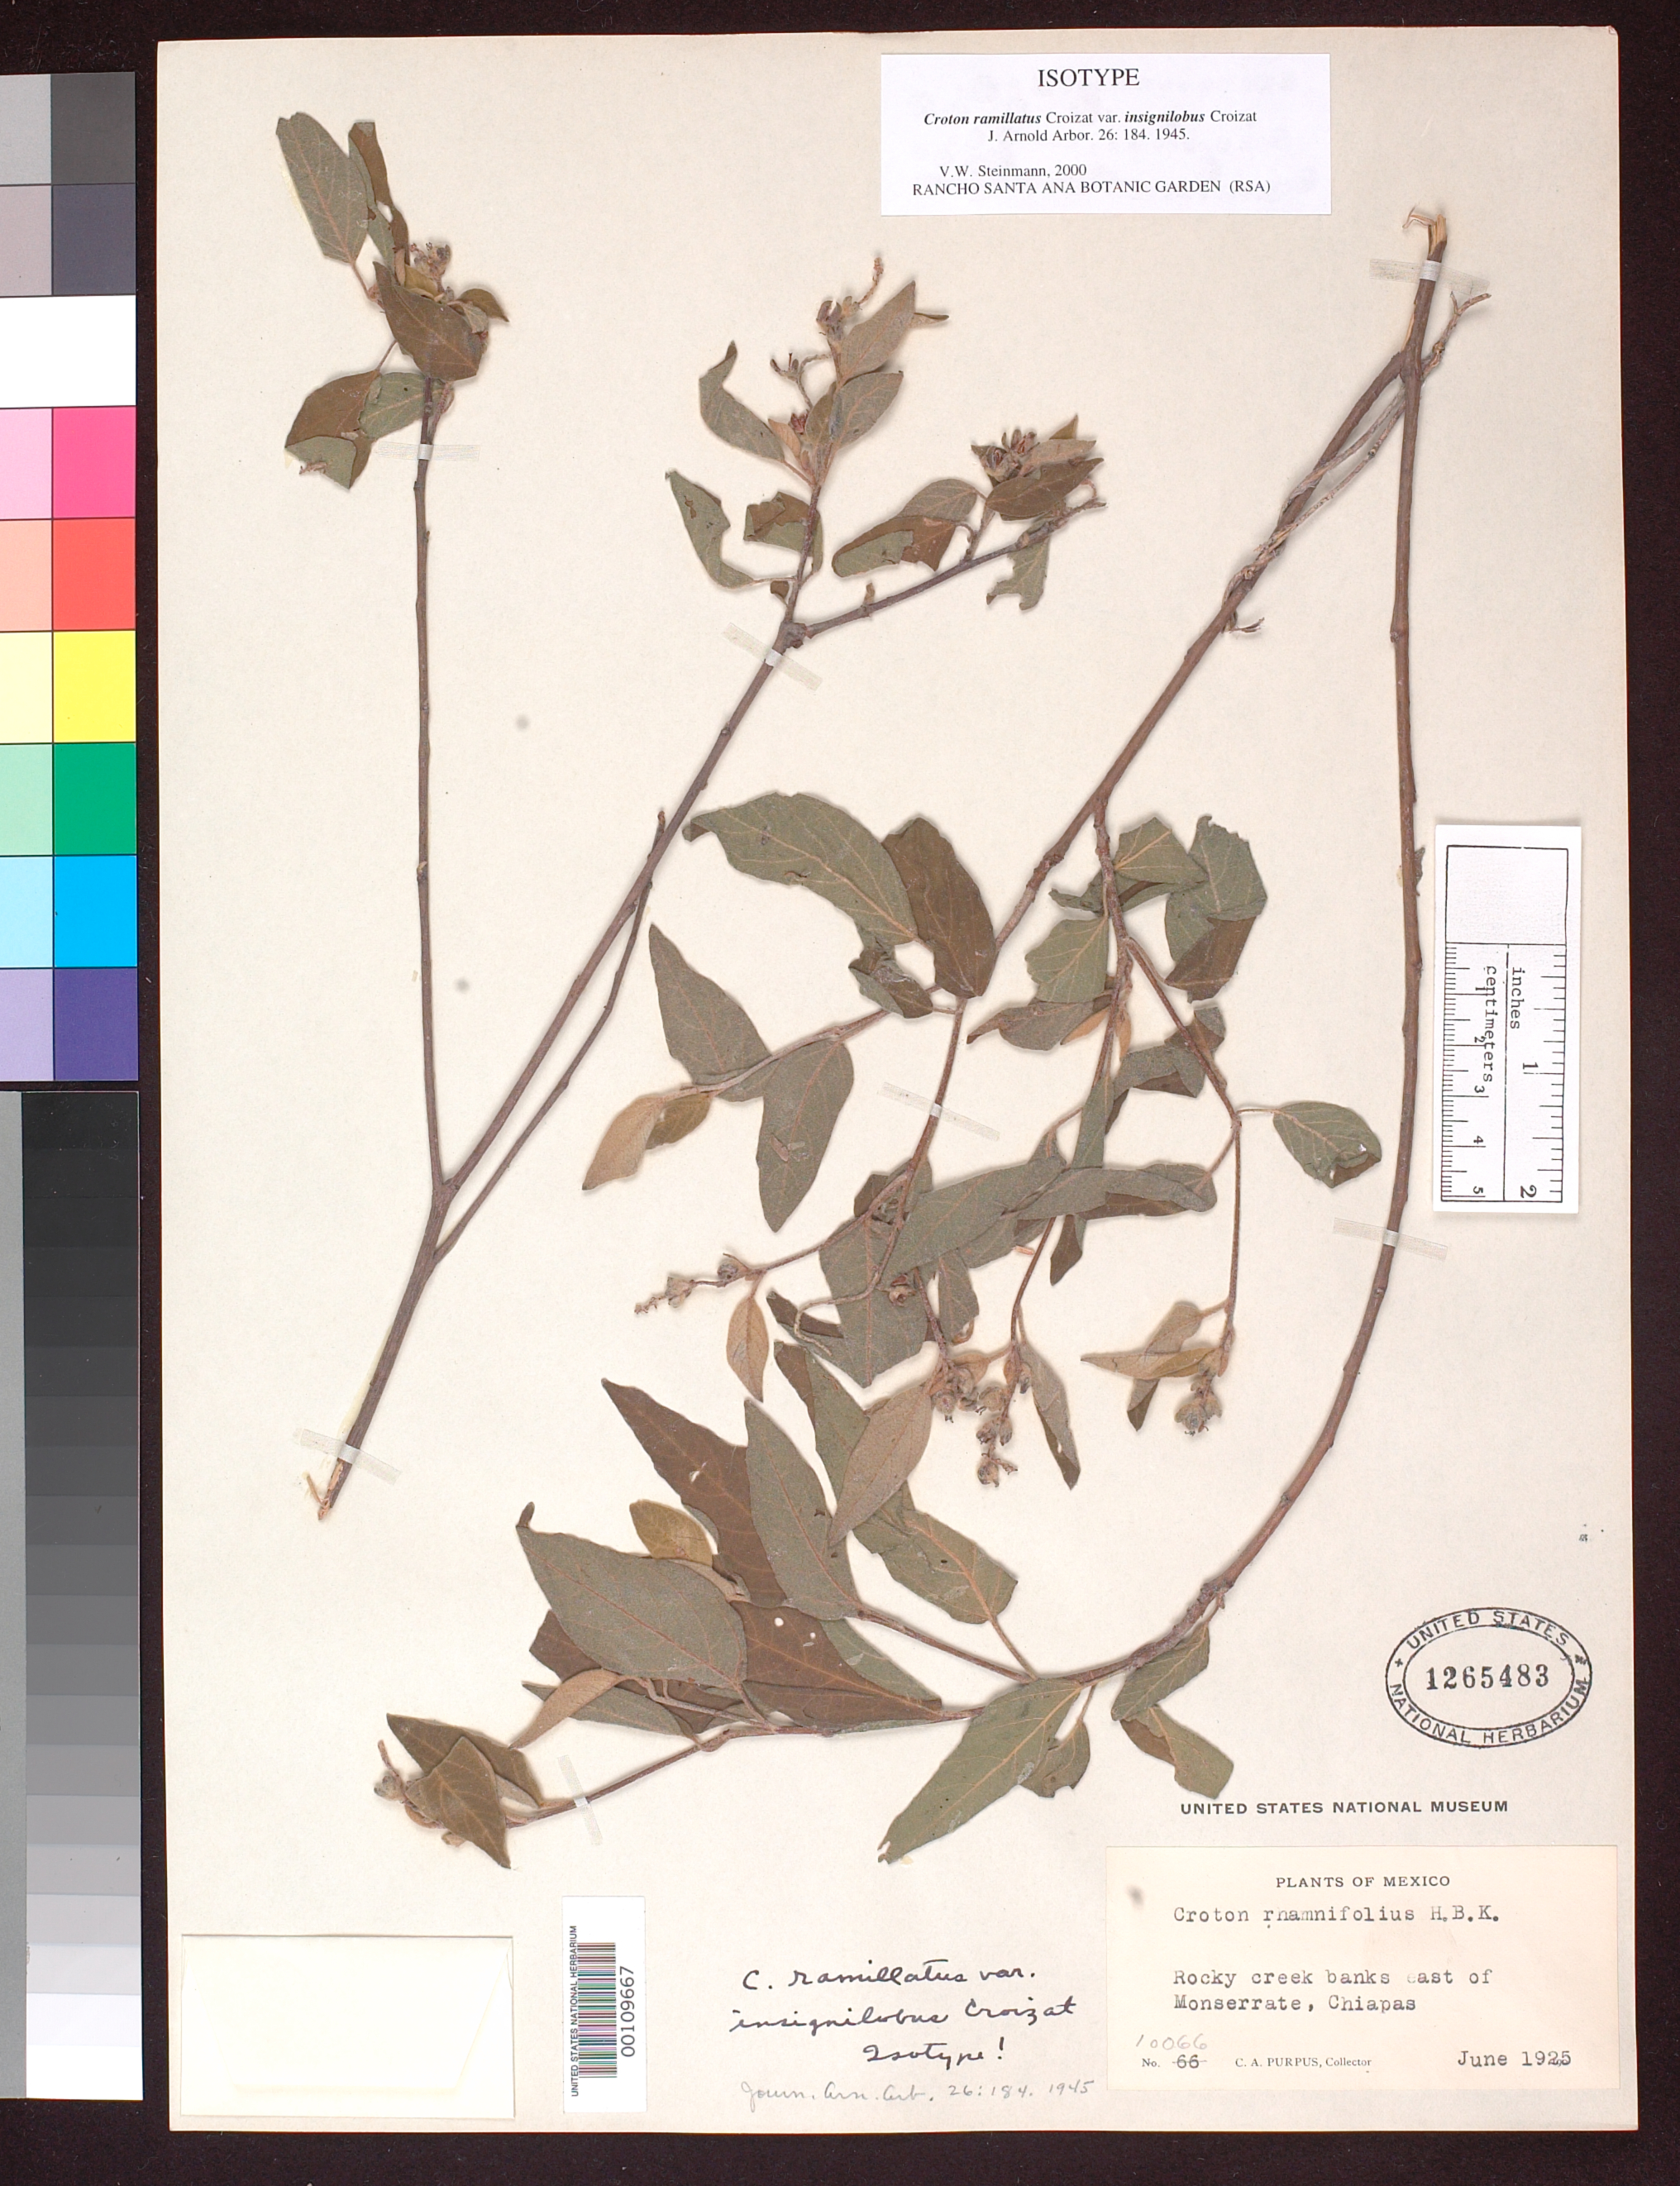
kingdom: Plantae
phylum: Tracheophyta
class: Magnoliopsida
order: Malpighiales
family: Euphorbiaceae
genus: Croton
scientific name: Croton ramillatus var. insignilobus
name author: Croizat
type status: Isotype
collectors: C. A. Purpus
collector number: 10066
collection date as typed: Jun 1925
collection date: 1925-06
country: Mexico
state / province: Chiapas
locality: Banks E of Monserrate.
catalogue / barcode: US 1265483